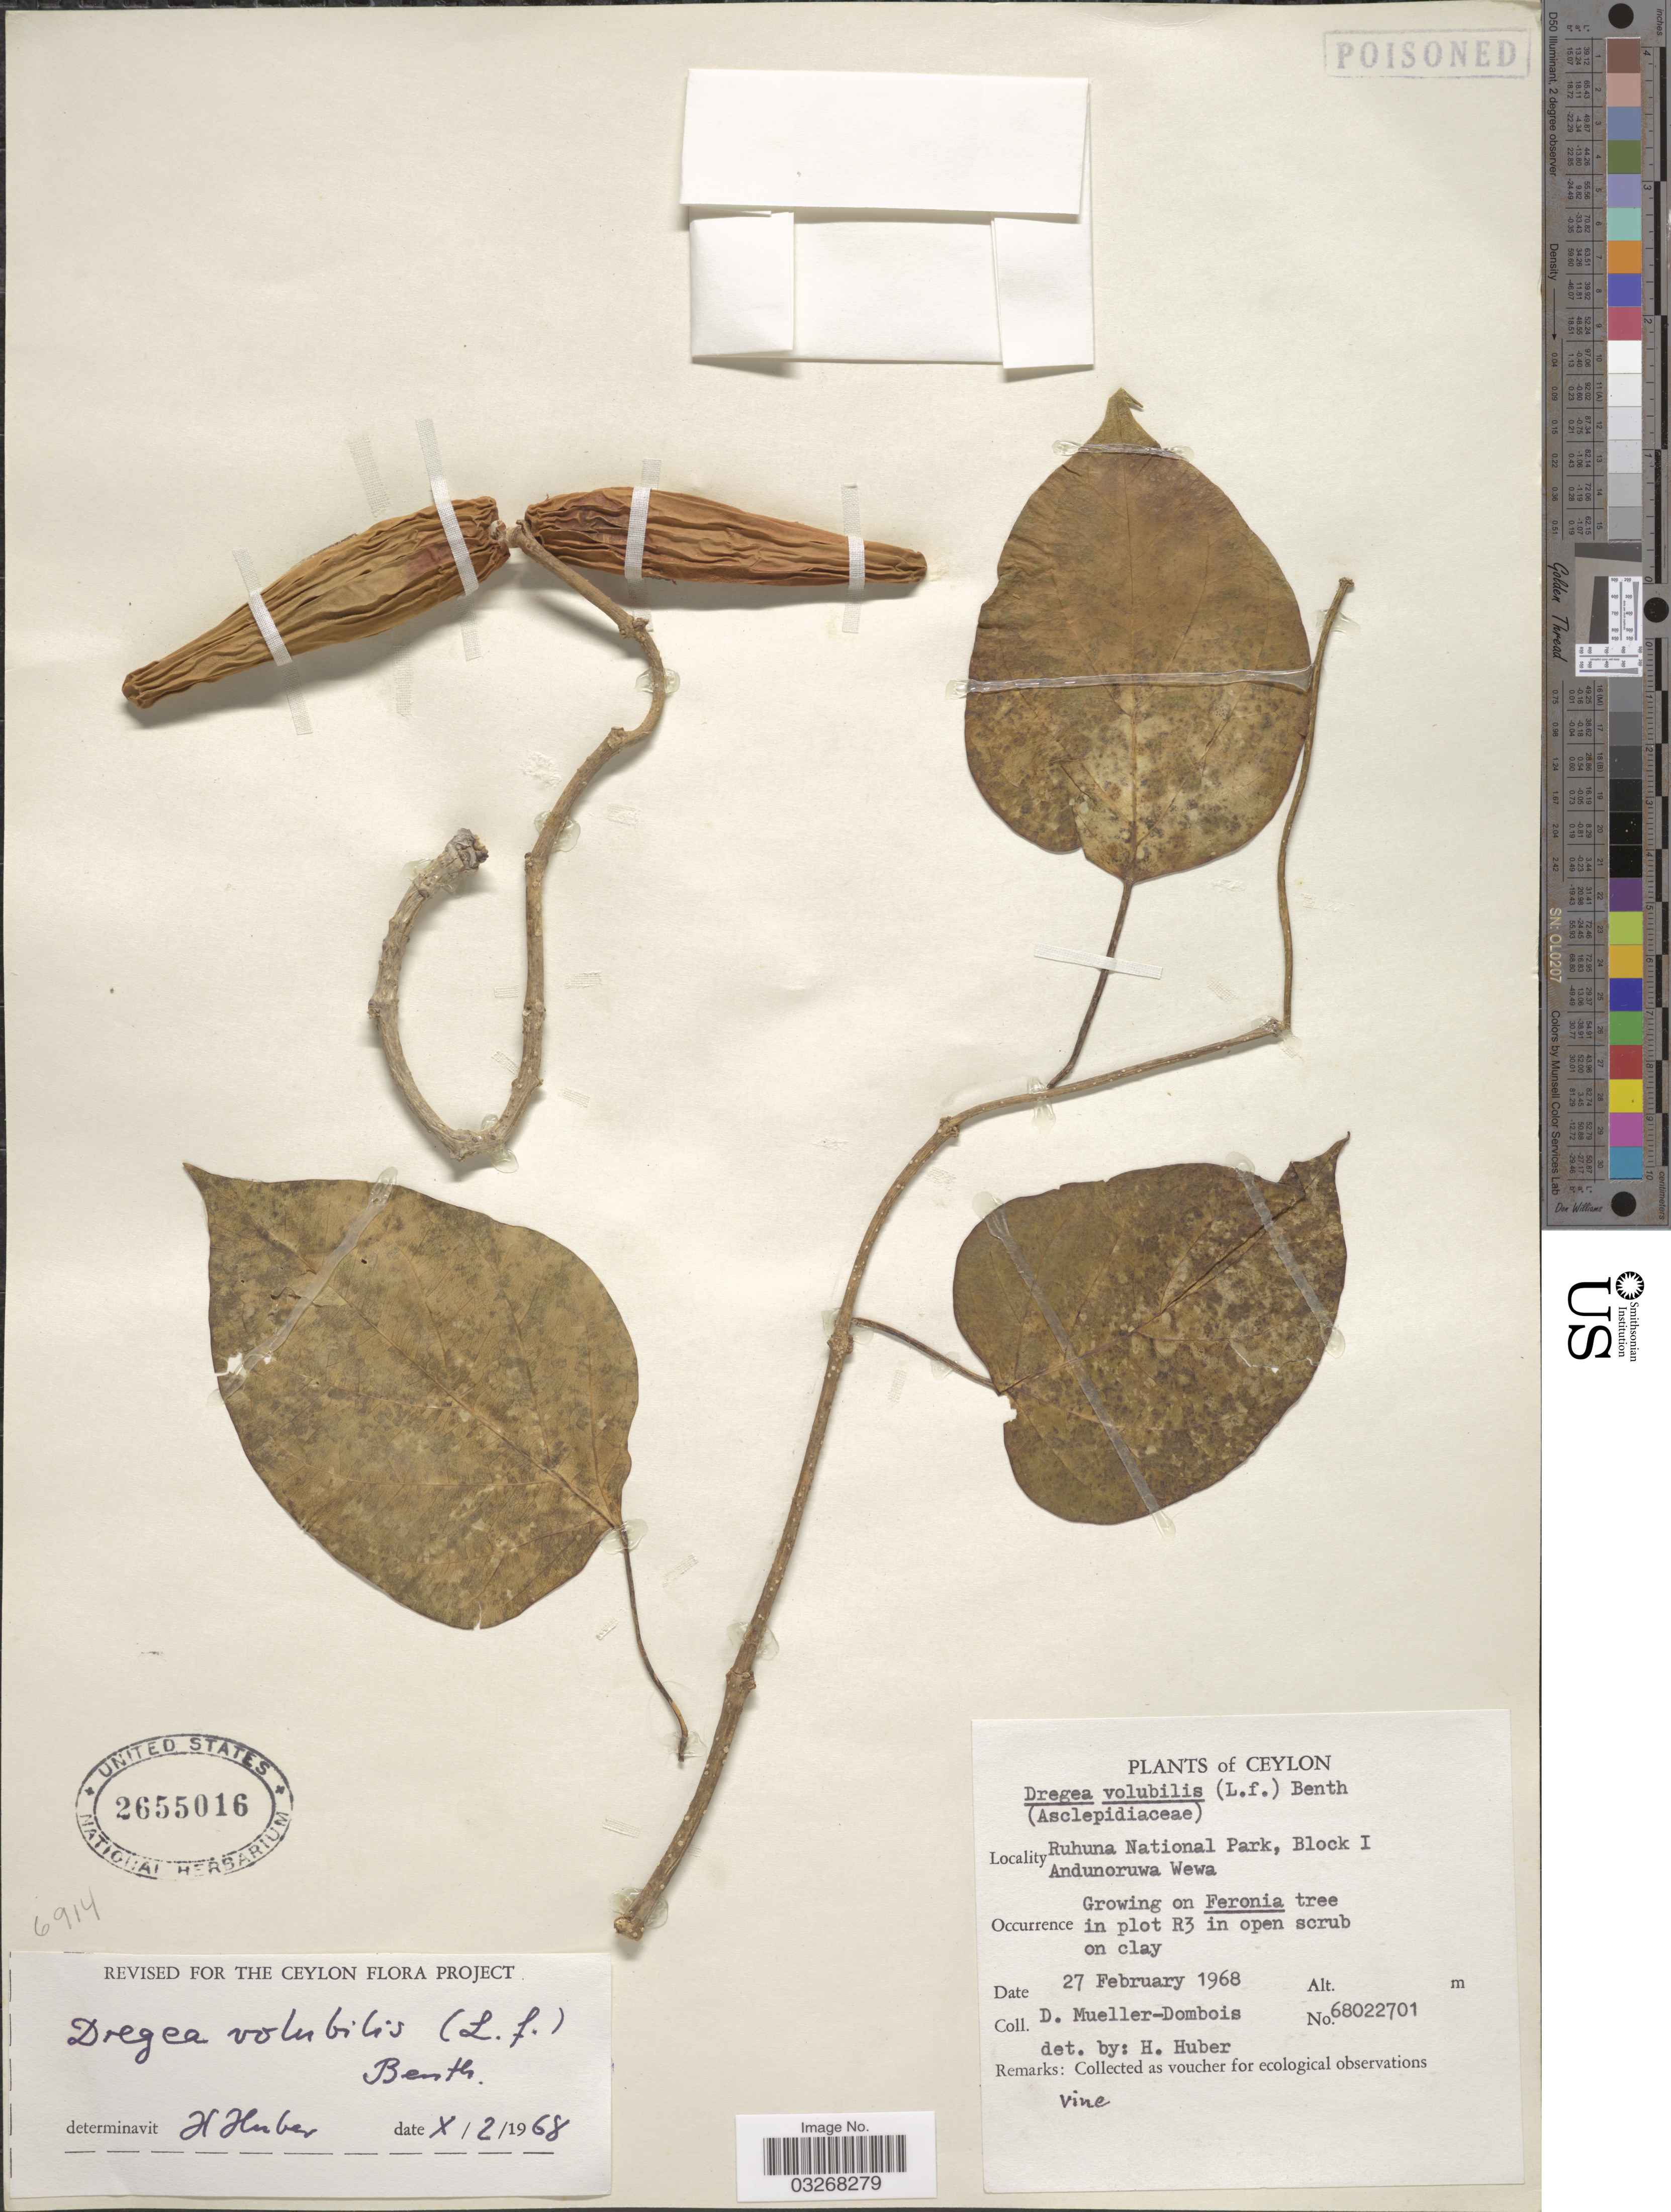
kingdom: Plantae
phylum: Tracheophyta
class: Magnoliopsida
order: Gentianales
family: Apocynaceae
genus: Dregea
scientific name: Dregea volubilis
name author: (L. f.) Benth. ex Hook. f.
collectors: D. Mueller-Dombois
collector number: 68022701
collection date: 1968-02-27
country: Sri Lanka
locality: Ceylon. Ruhuna National Park, Block I, Andunoruwa Wewa. Plot R3.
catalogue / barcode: US 2655016